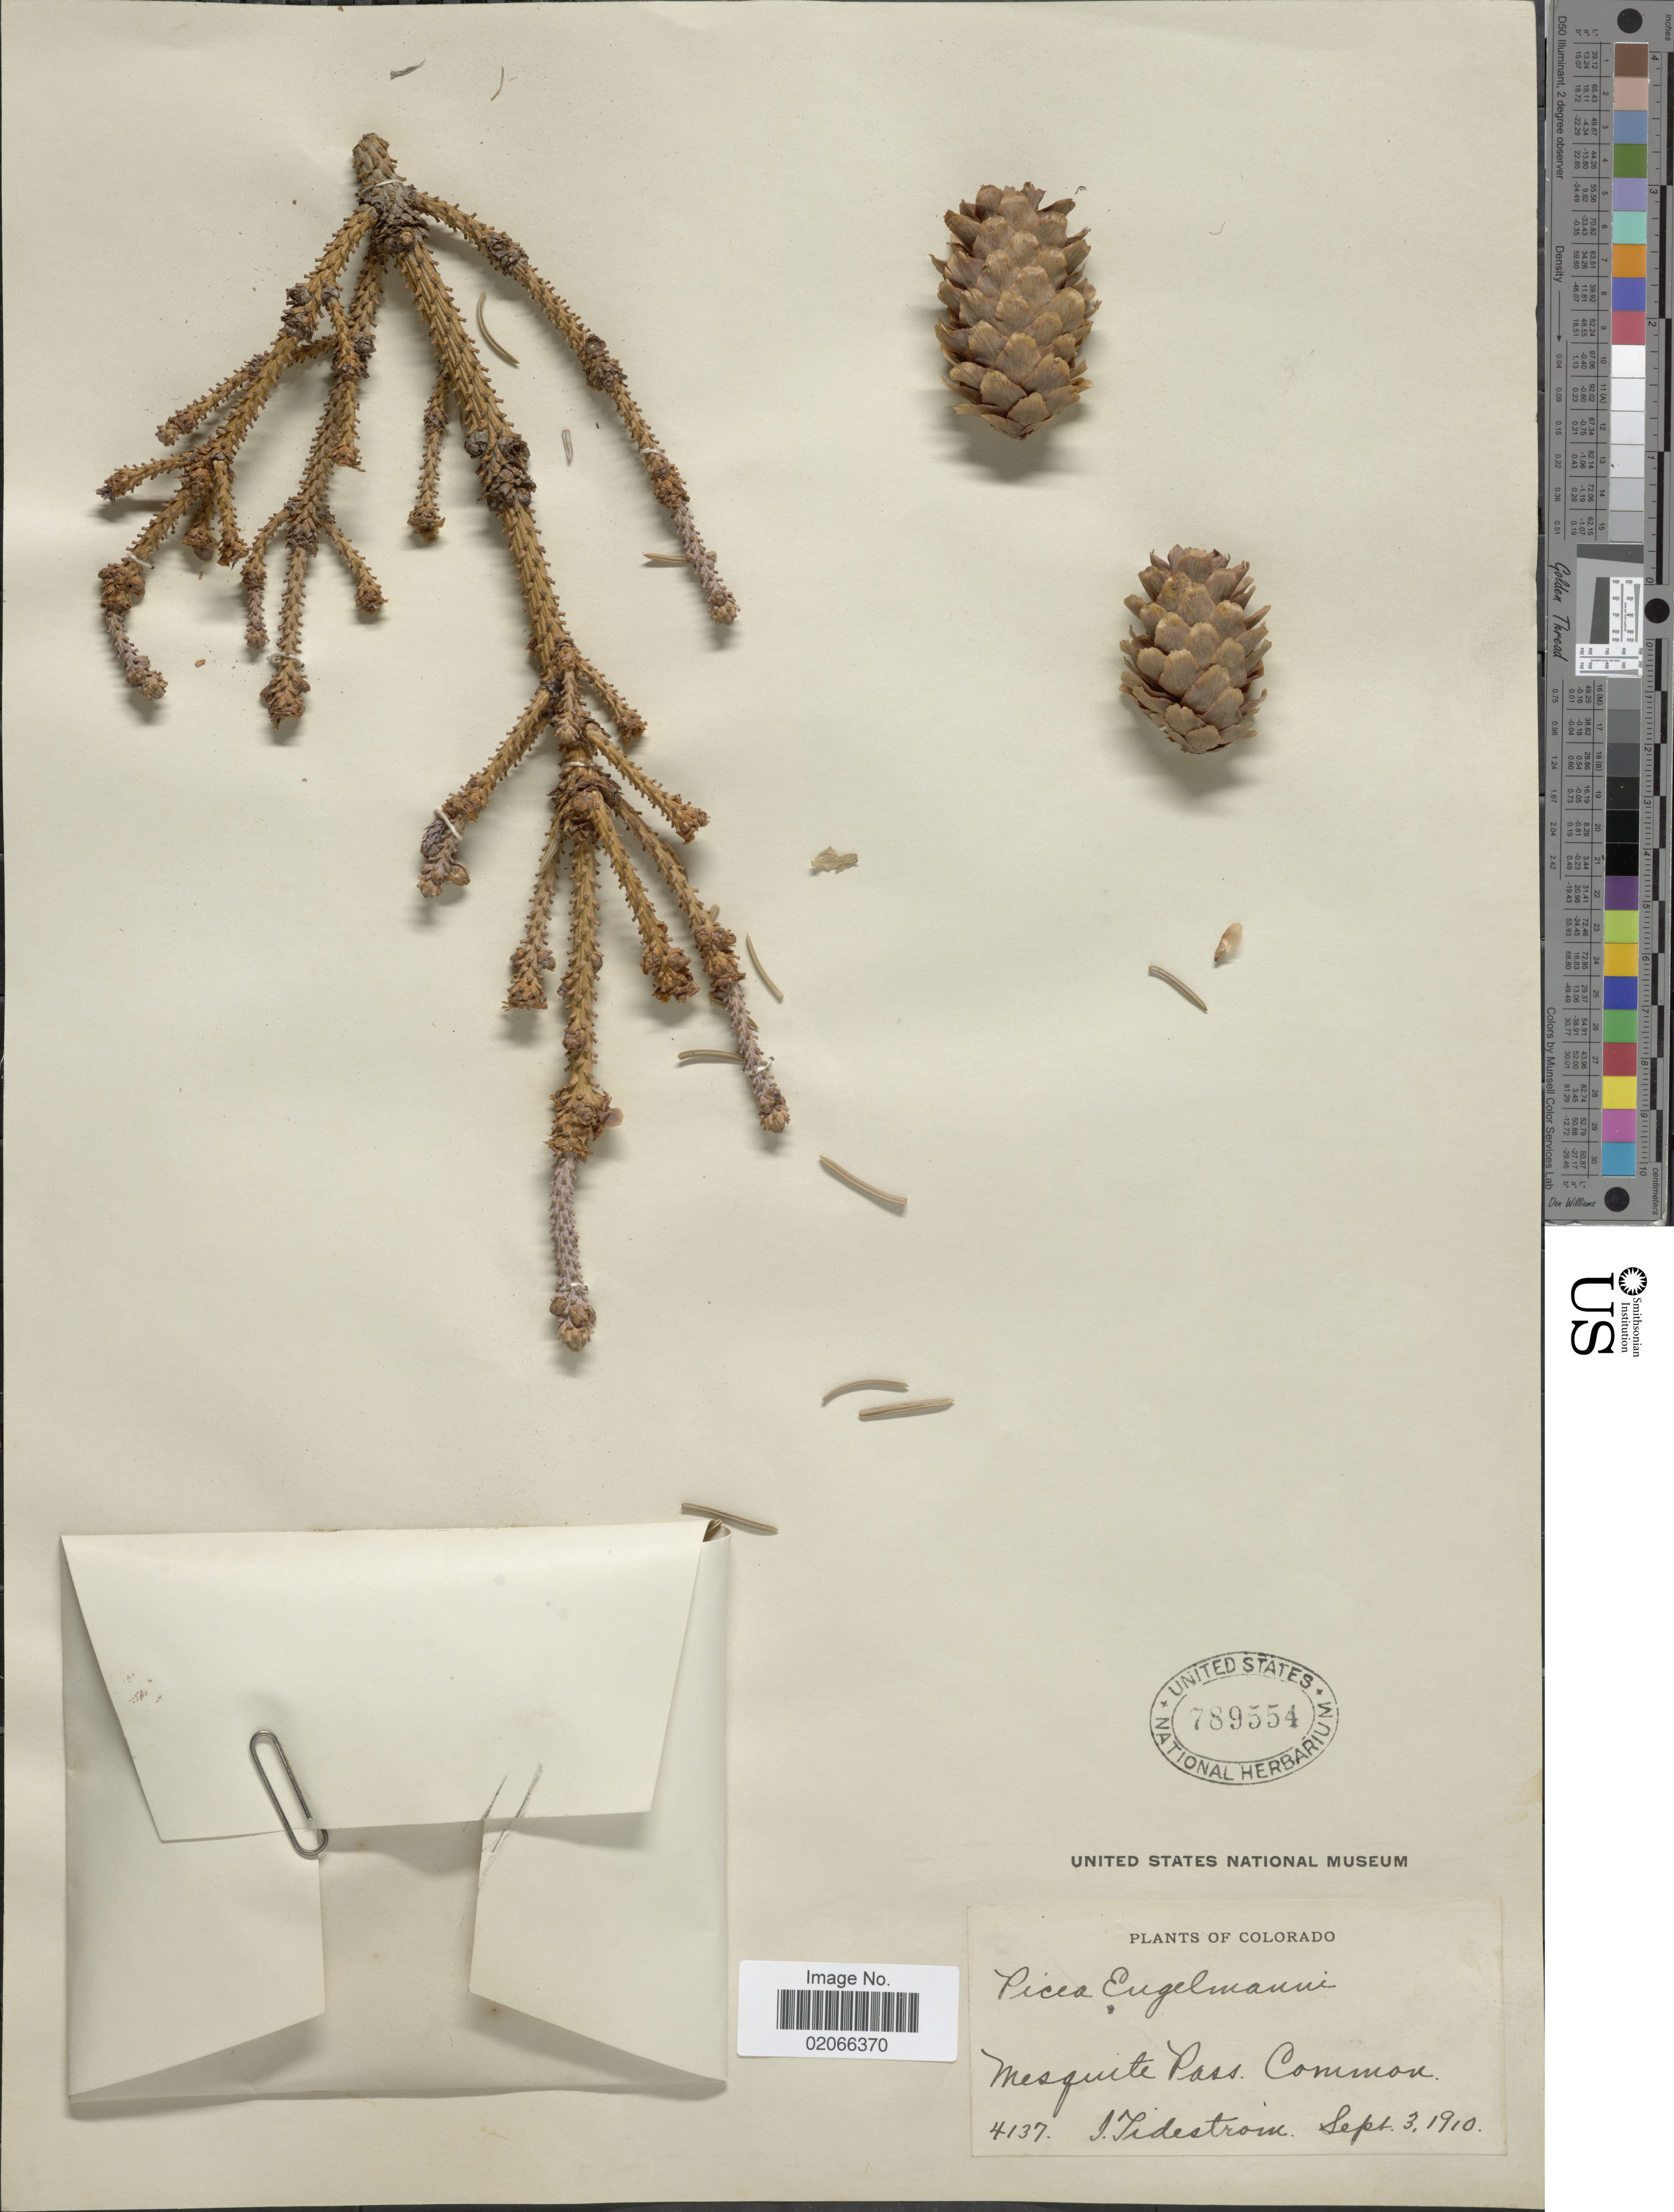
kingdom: Plantae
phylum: Tracheophyta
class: Pinopsida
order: Pinales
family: Pinaceae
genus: Picea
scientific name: Picea engelmannii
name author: Parry ex Engelm.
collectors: I. F. Tidestrom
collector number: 4137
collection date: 1910-09-03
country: United States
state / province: Colorado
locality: Mesquite Pass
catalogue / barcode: US 789554